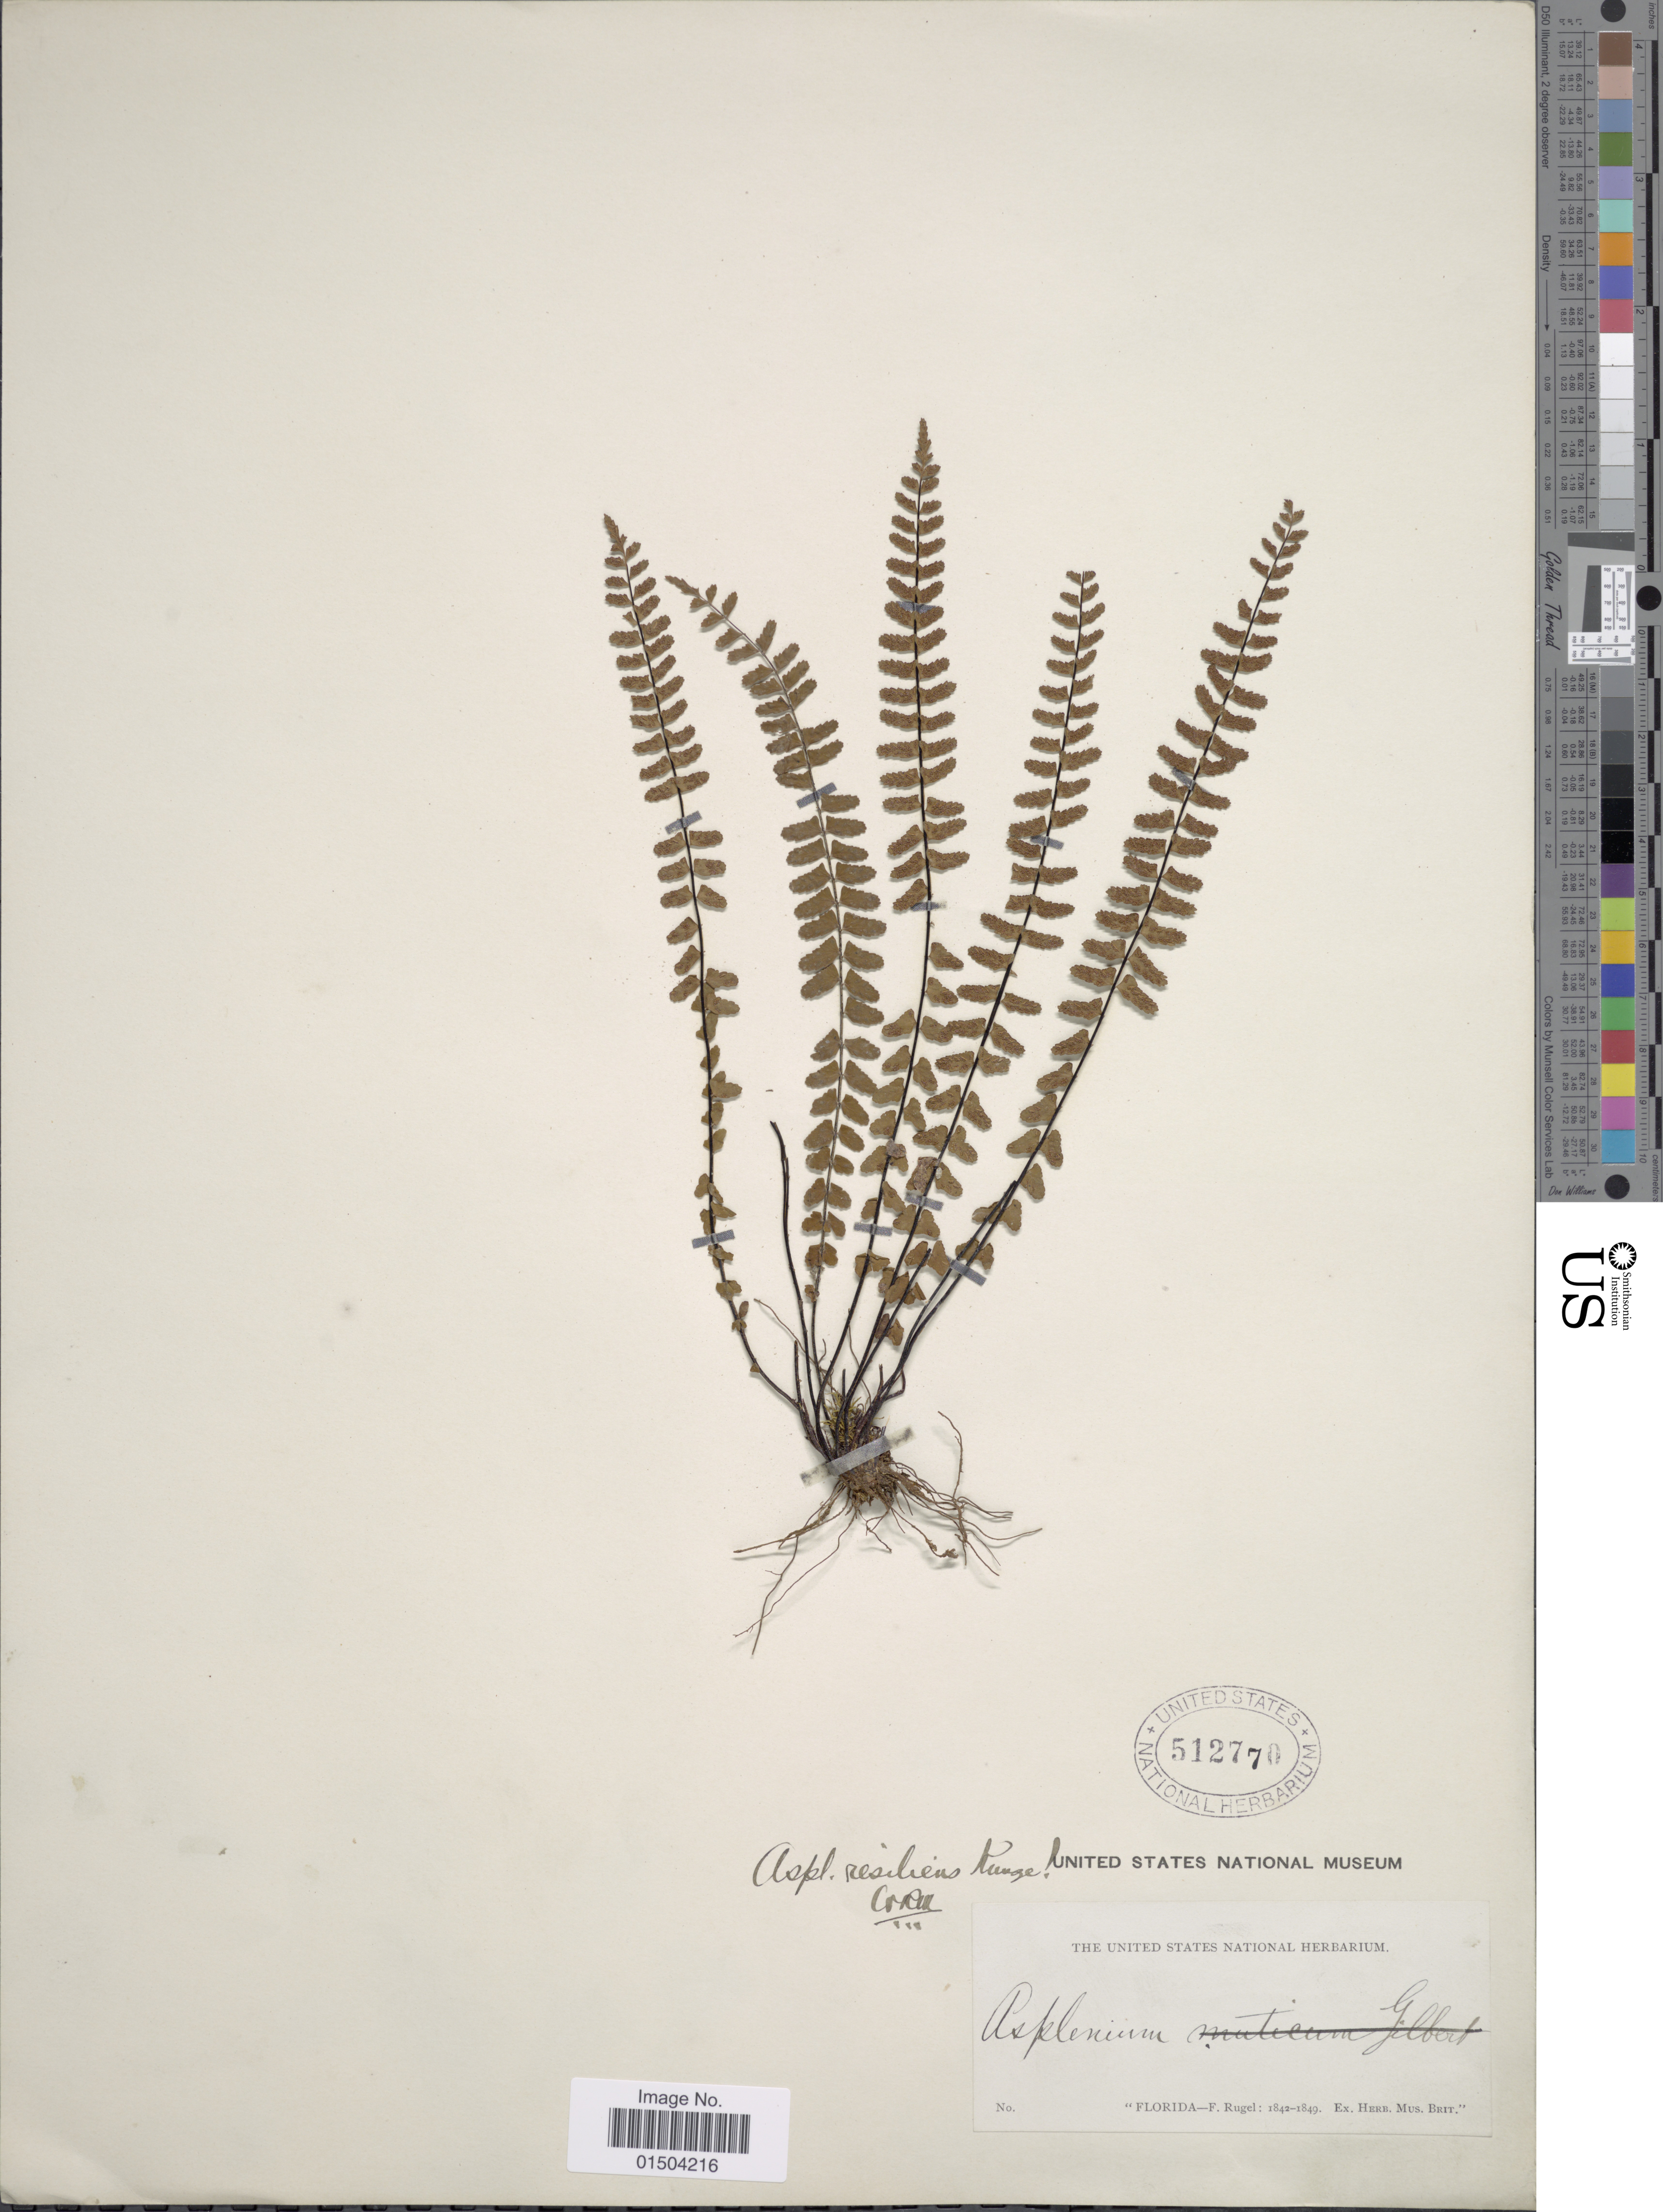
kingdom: Plantae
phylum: Tracheophyta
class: Polypodiopsida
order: Polypodiales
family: Aspleniaceae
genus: Asplenium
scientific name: Asplenium resiliens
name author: Kunze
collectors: F. Rugel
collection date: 1842/1849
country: United States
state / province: Florida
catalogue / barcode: US 512770